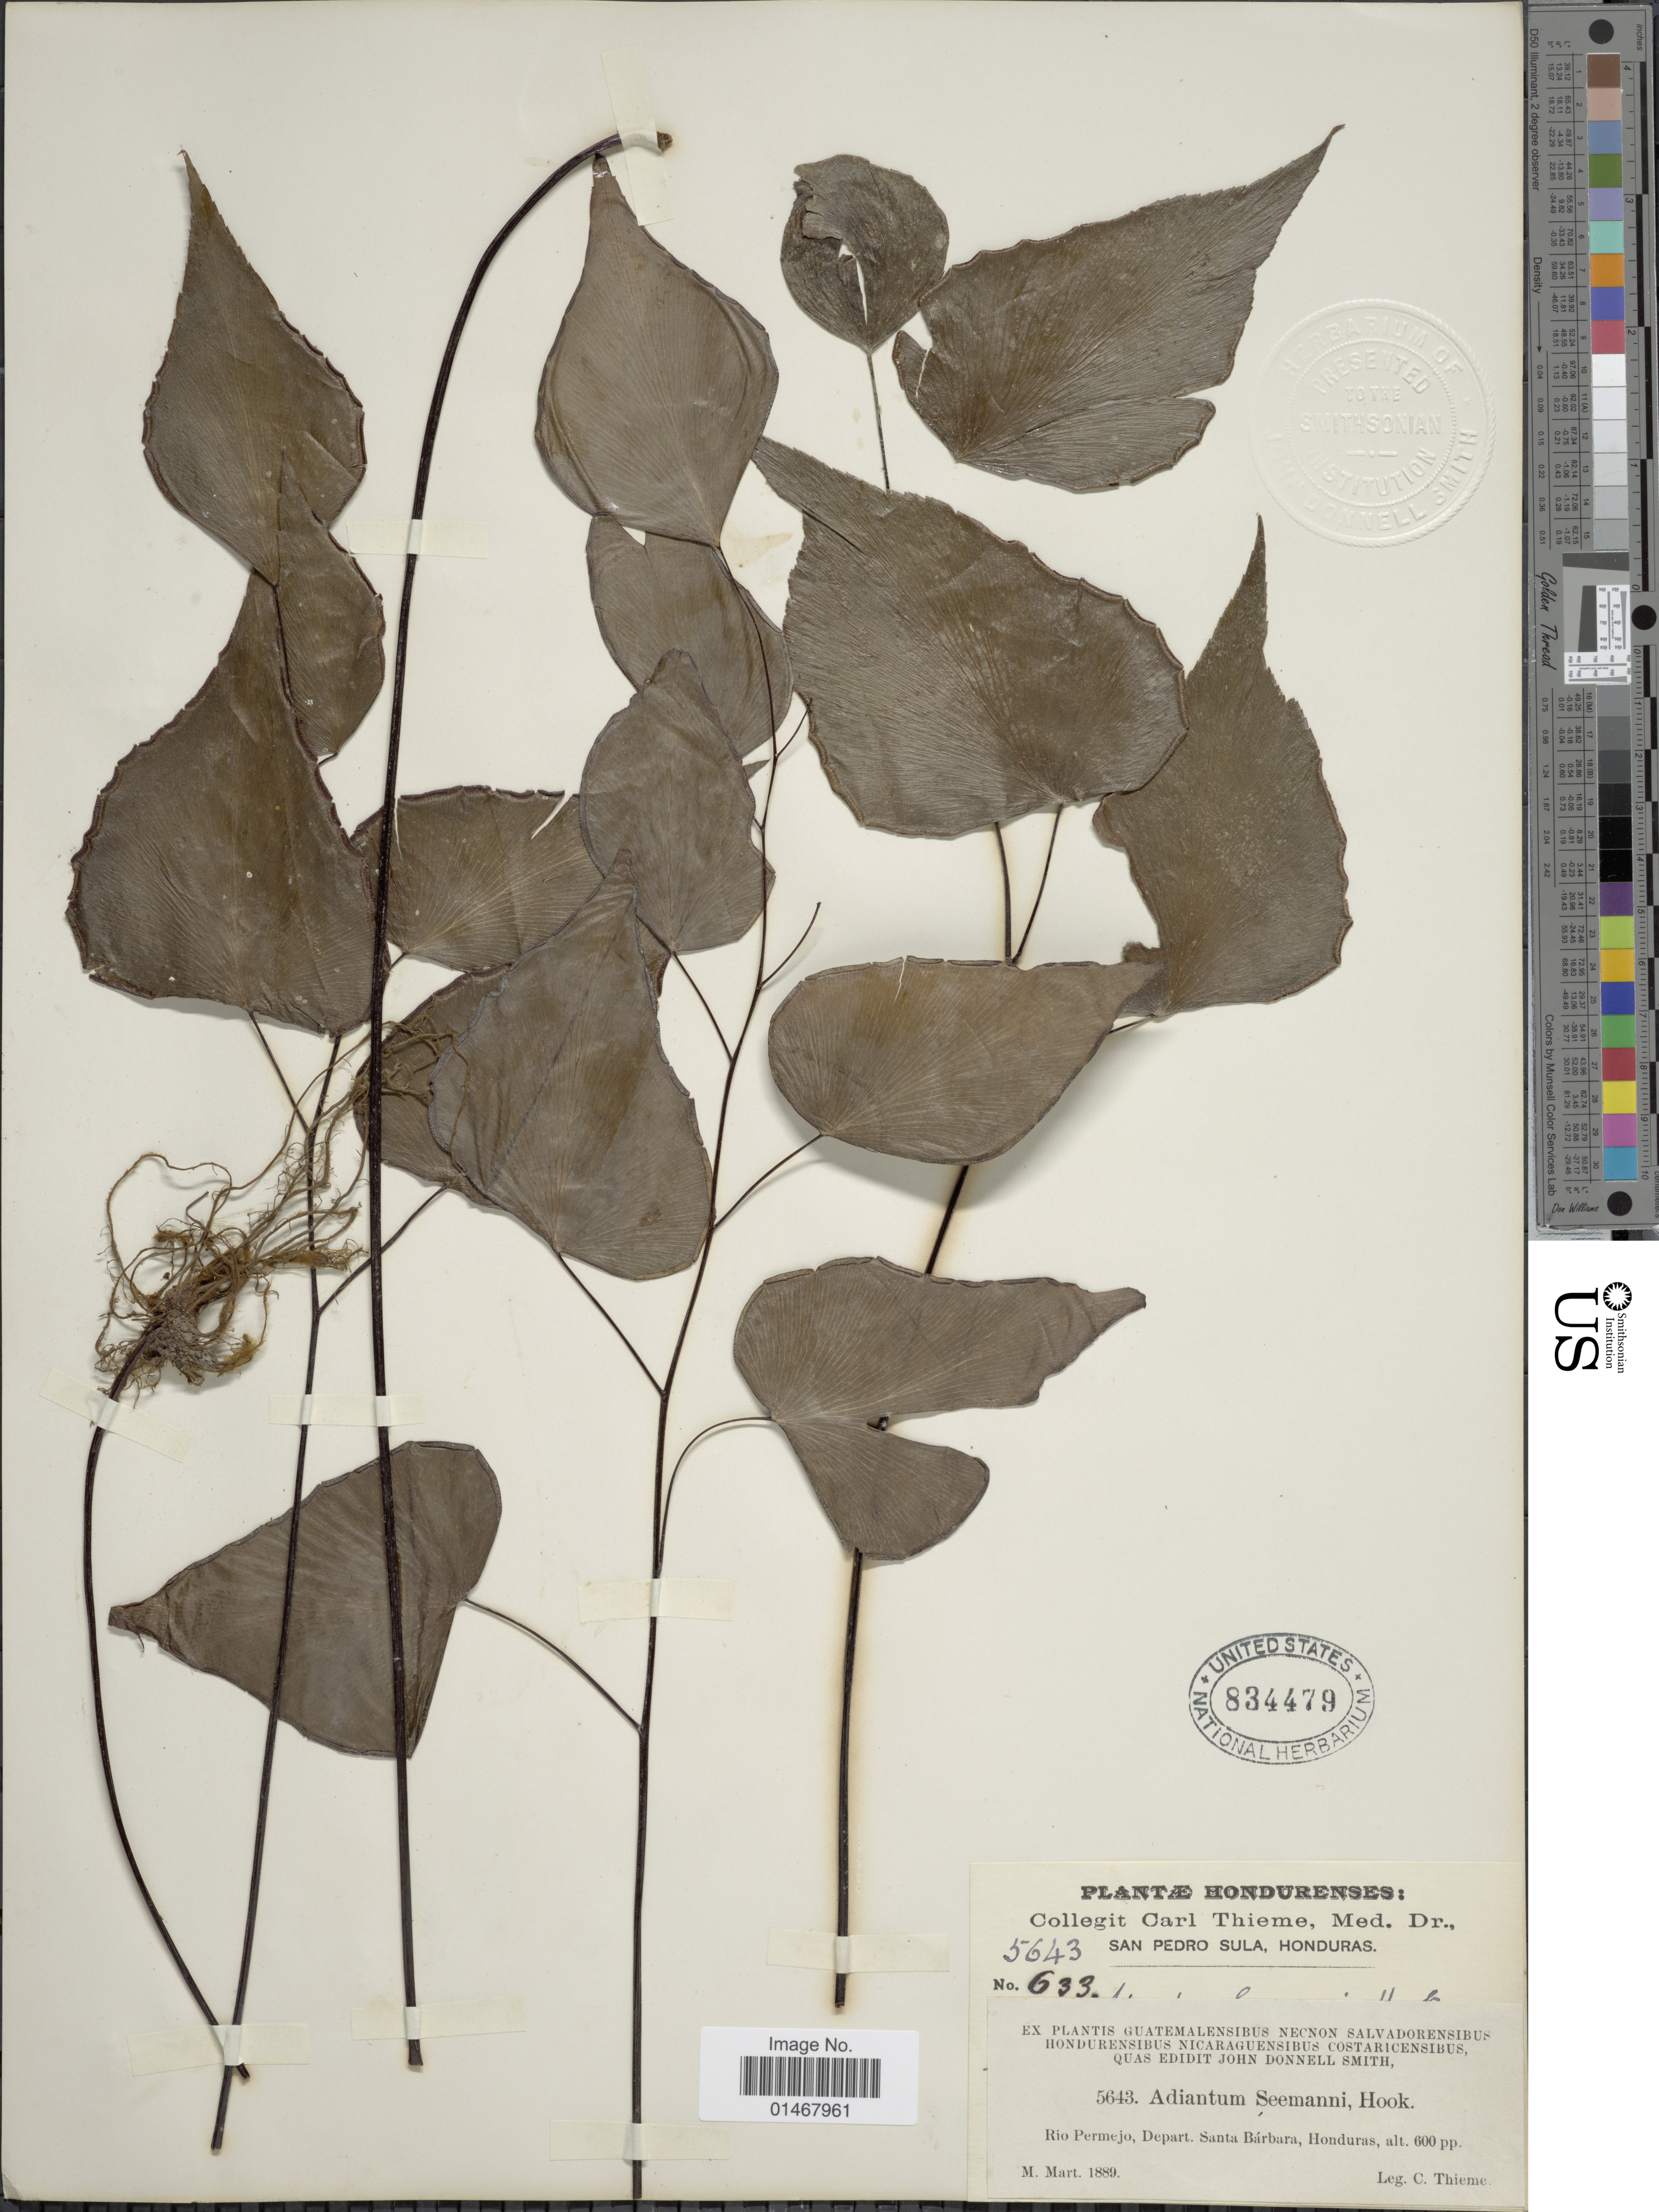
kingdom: Plantae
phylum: Tracheophyta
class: Polypodiopsida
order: Polypodiales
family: Pteridaceae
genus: Adiantum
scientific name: Adiantum seemannii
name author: Hook.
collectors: C. Thieme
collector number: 5643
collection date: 1889-03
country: Honduras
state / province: Santa Bárbara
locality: Rio Perrmejo, Depart Santa Bárbara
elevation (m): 183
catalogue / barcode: US 834479